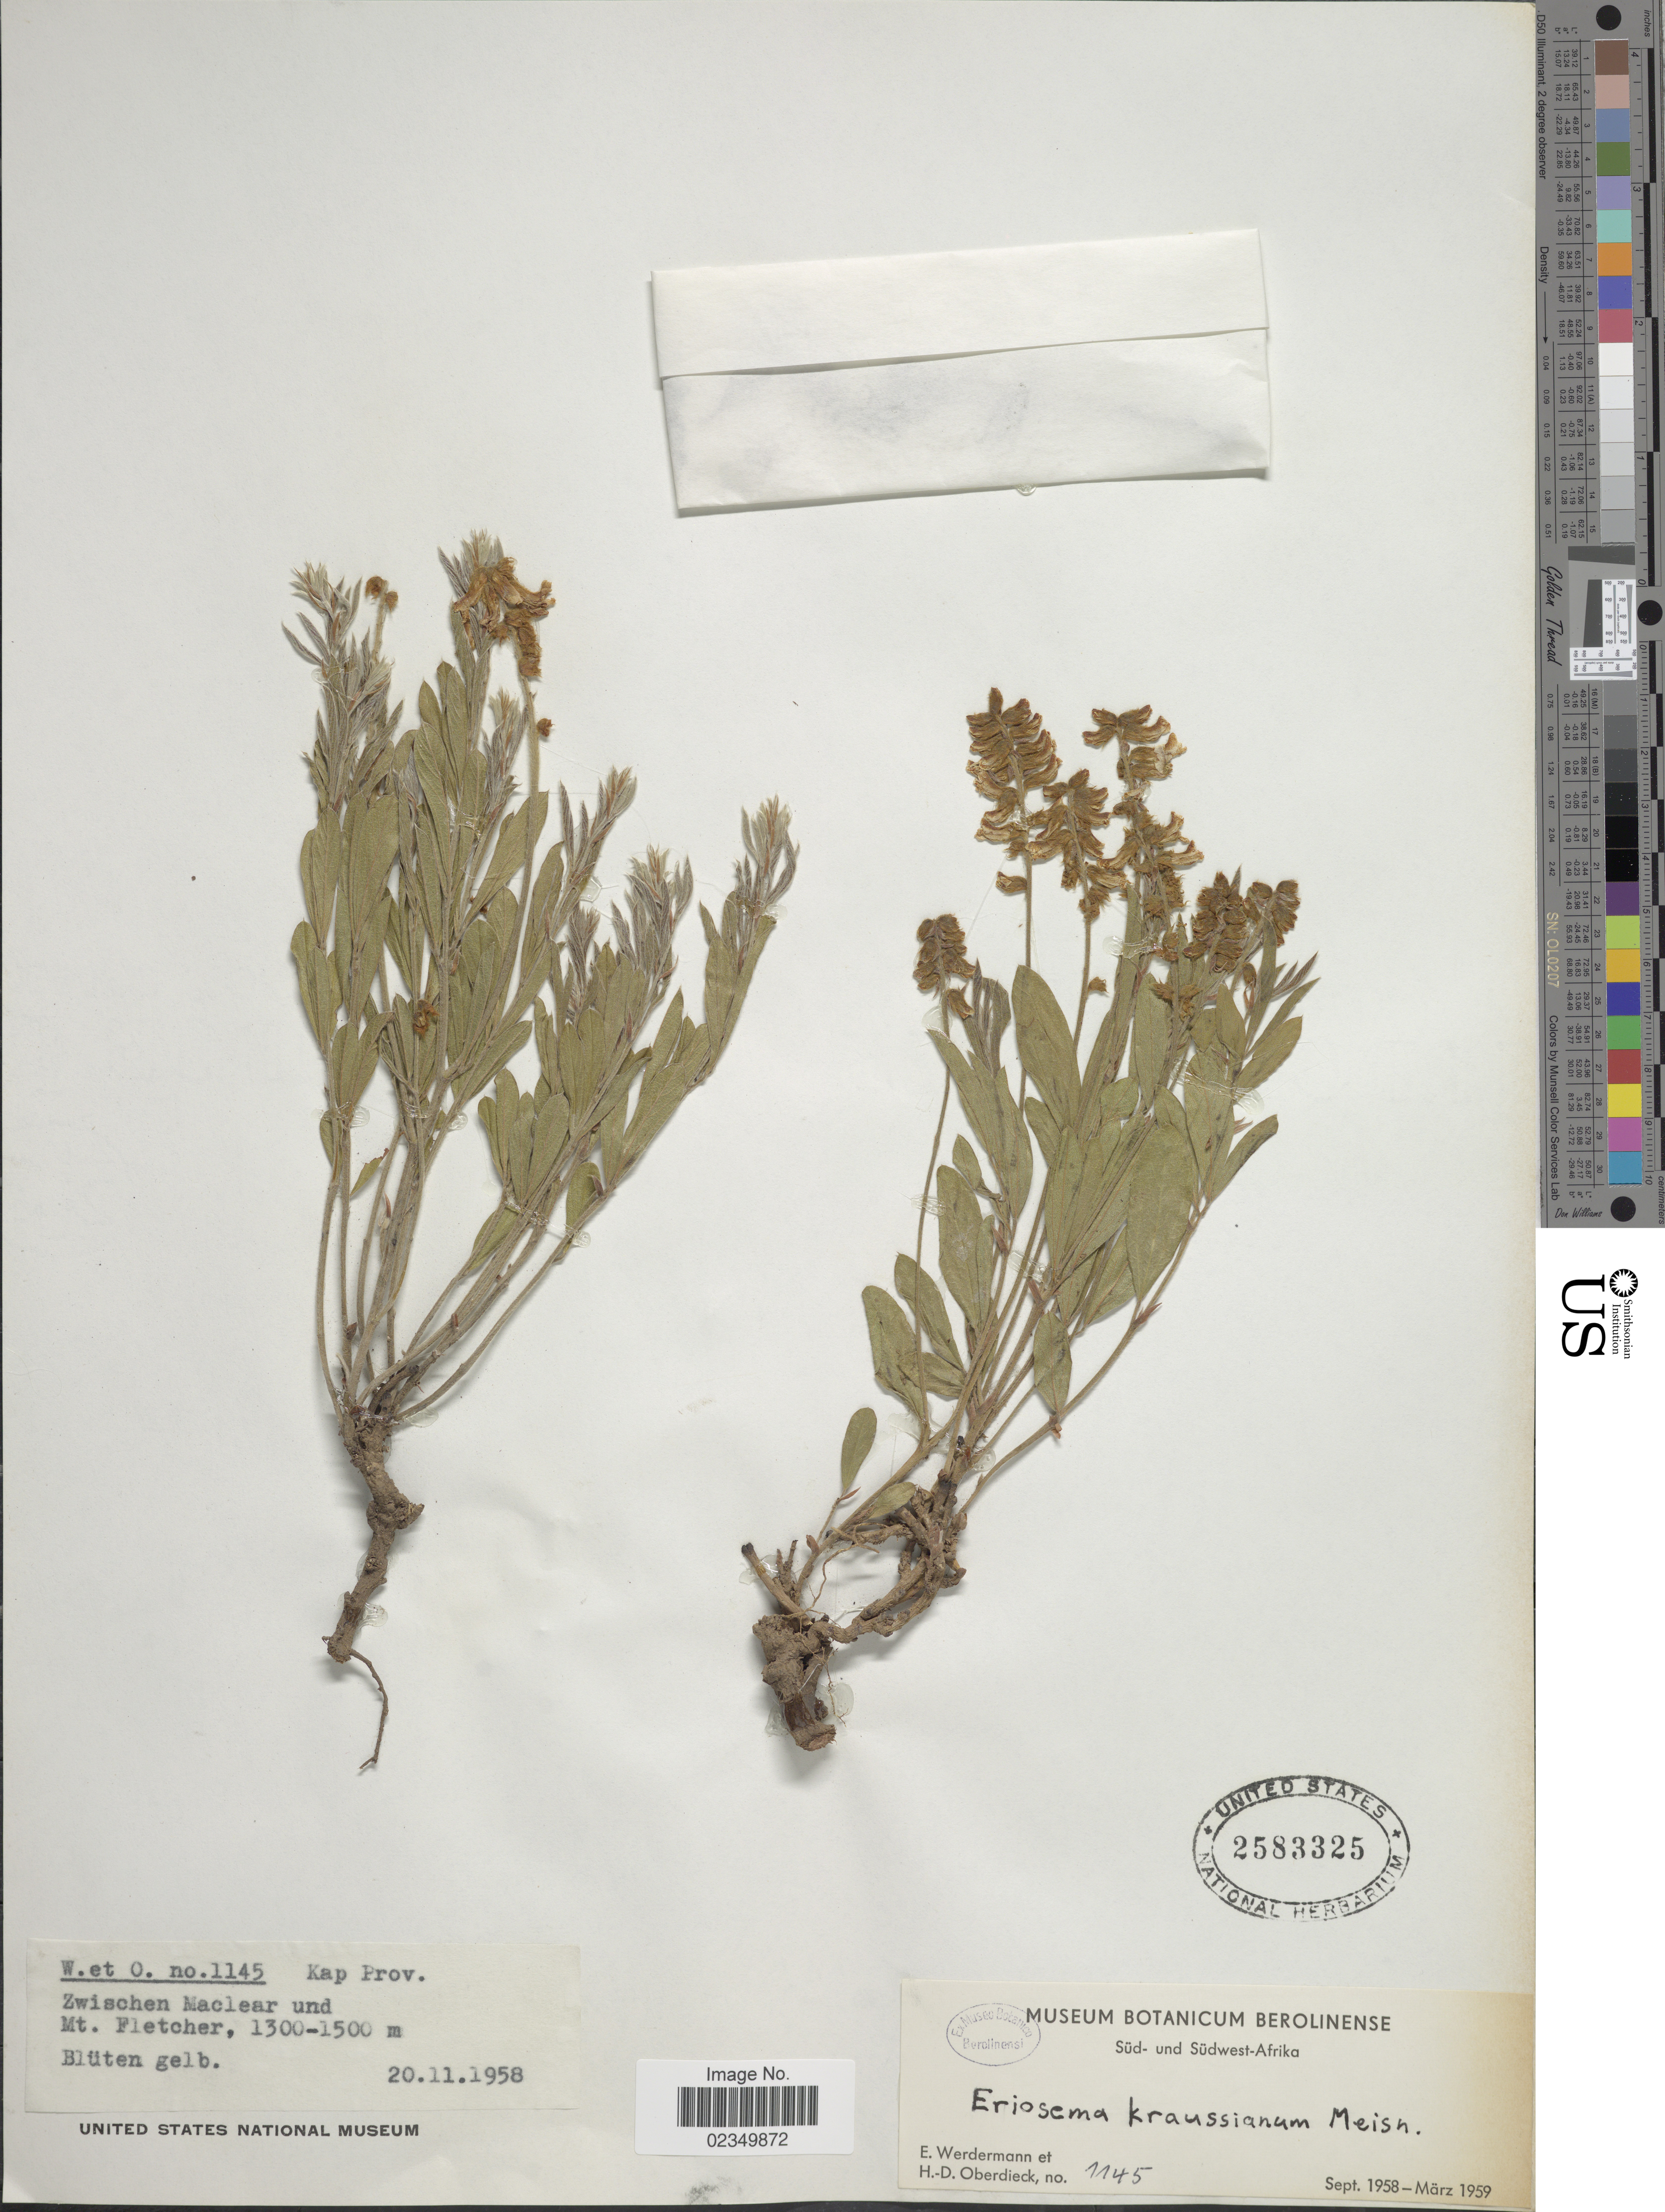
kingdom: Plantae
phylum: Tracheophyta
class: Magnoliopsida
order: Fabales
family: Fabaceae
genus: Eriosema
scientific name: Eriosema kraussianum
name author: Meissner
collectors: E. Werdermann & H. Oberdieck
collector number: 1145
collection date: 1958-11-20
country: South Africa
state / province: Eastern Cape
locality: Kap Prov. Zwischen Maclear und Mt. Fletcher.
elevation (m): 1300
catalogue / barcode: US 2583325